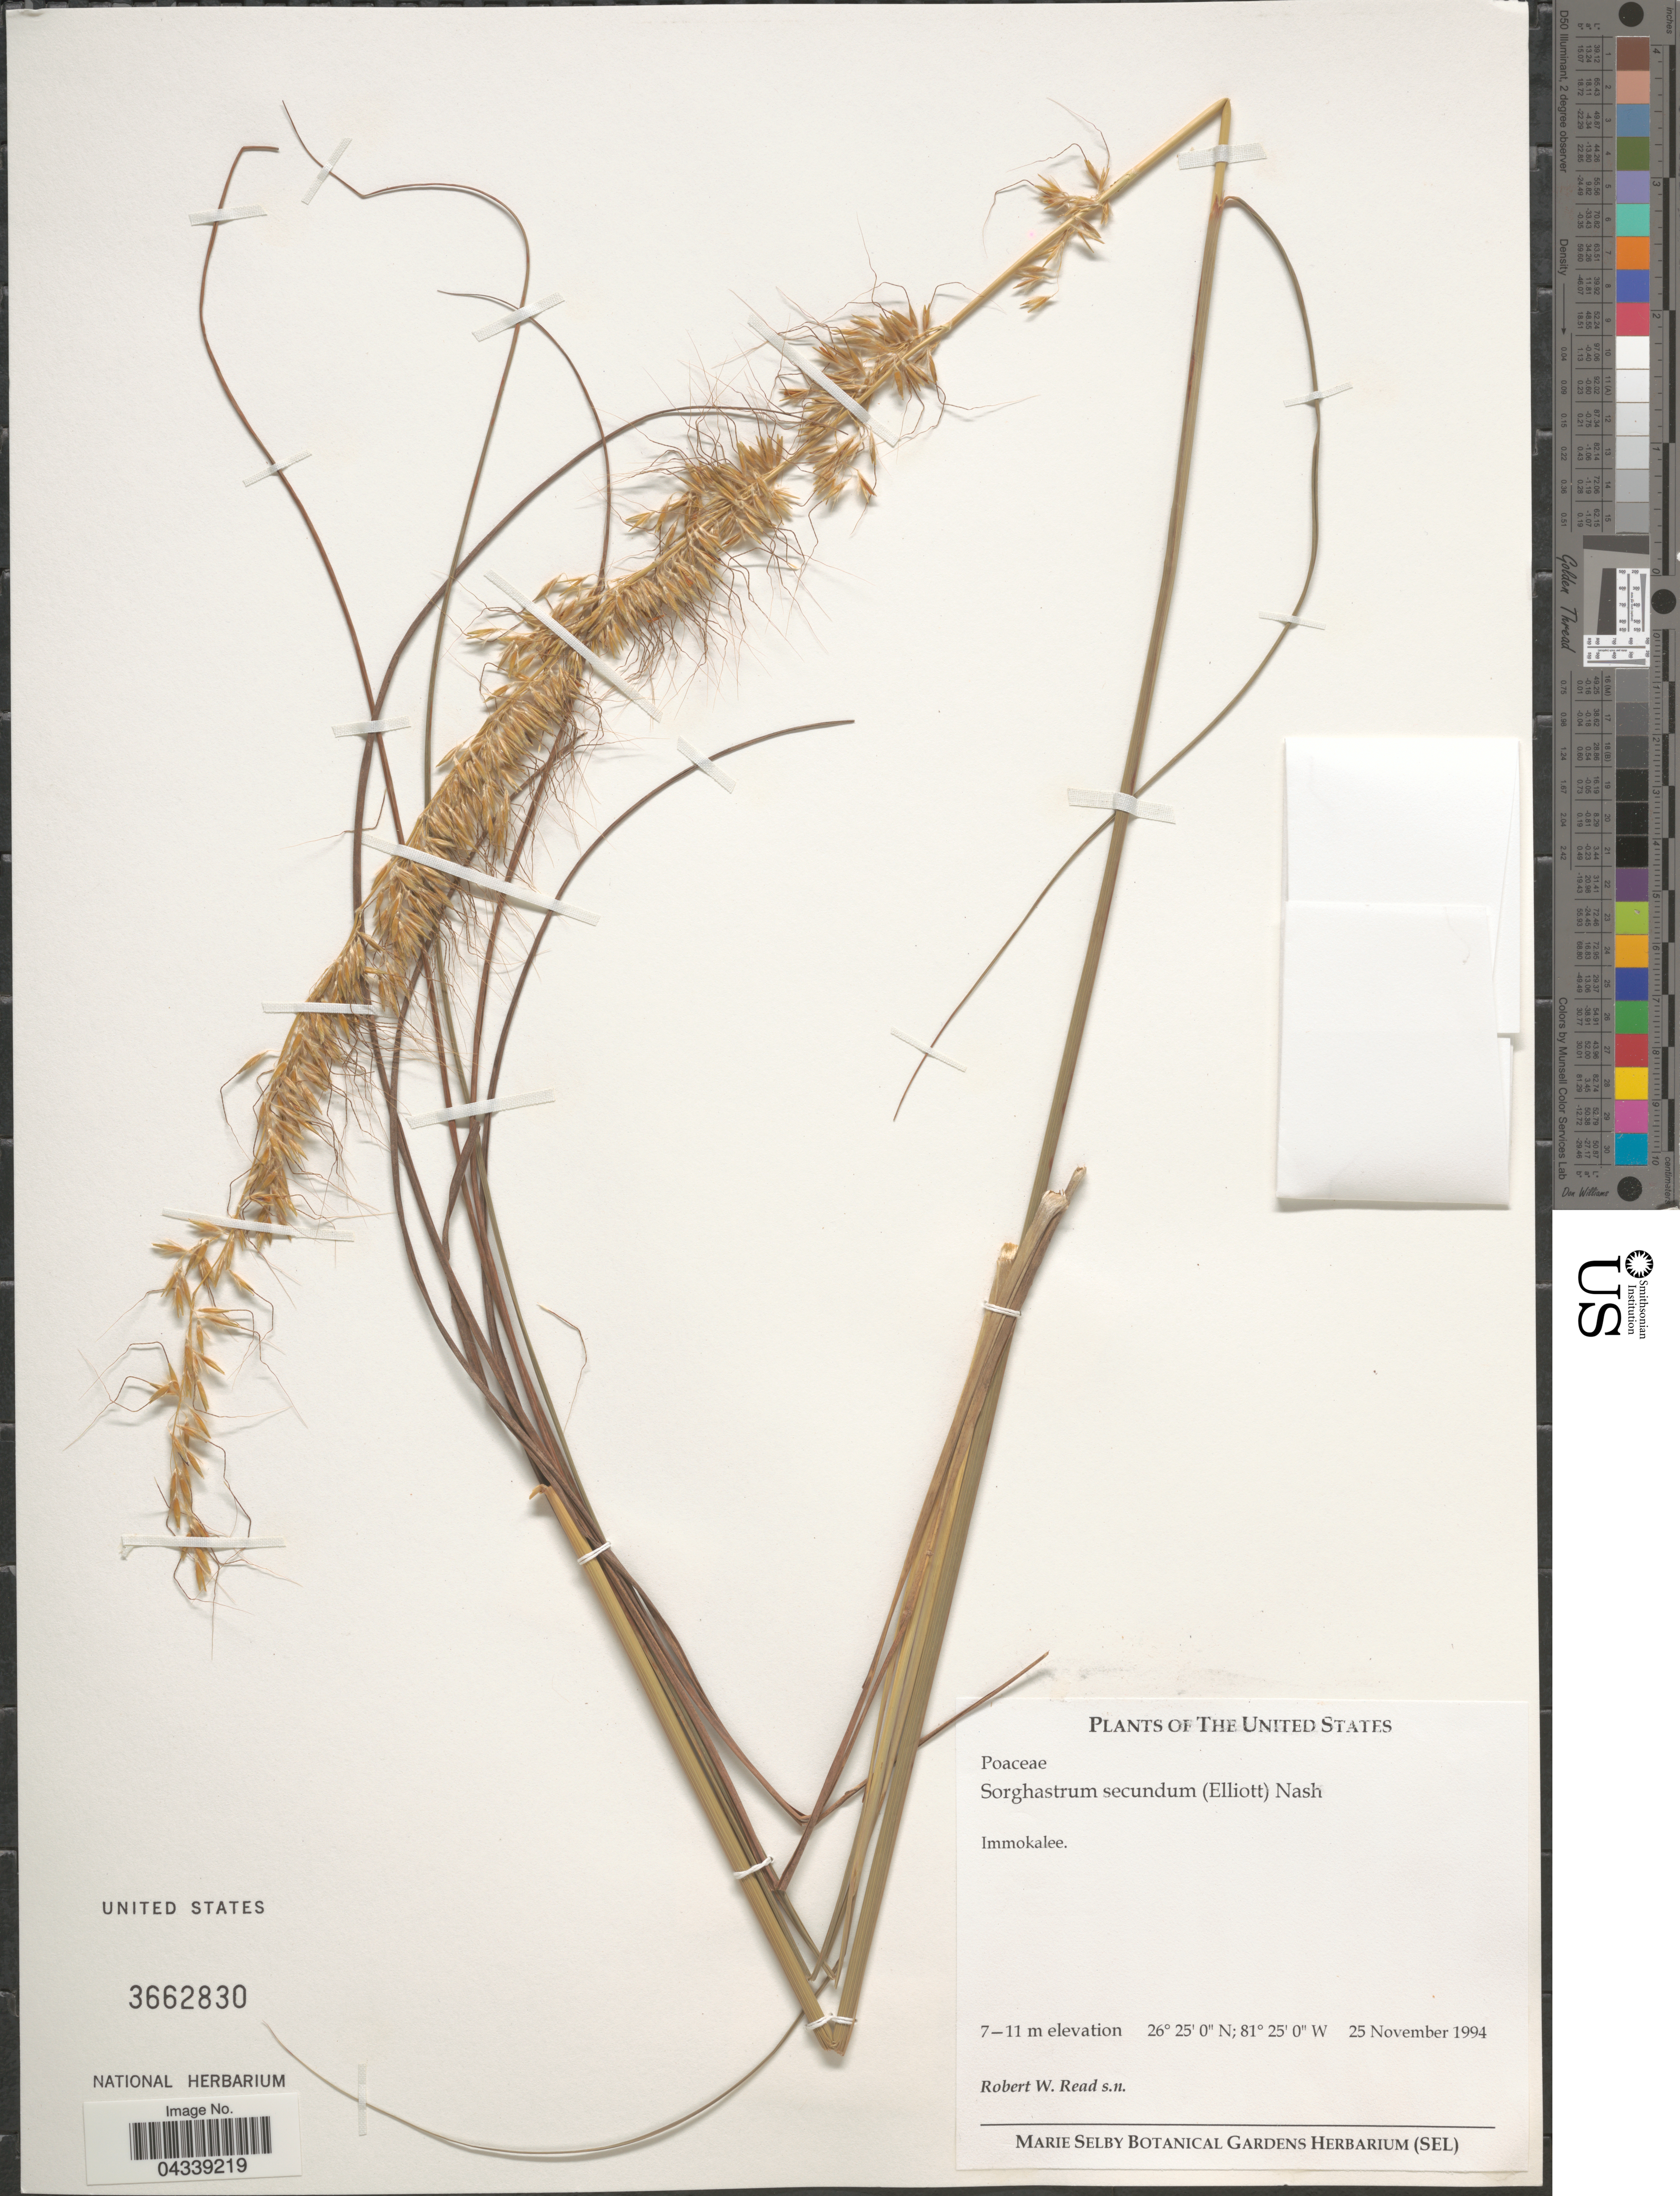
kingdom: Plantae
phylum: Tracheophyta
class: Liliopsida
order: Poales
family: Poaceae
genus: Sorghastrum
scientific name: Sorghastrum secundum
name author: (Elliott) Nash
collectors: R. W. Read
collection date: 1994-11-25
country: United States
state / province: Florida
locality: Immokalee.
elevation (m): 7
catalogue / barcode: US 3662830